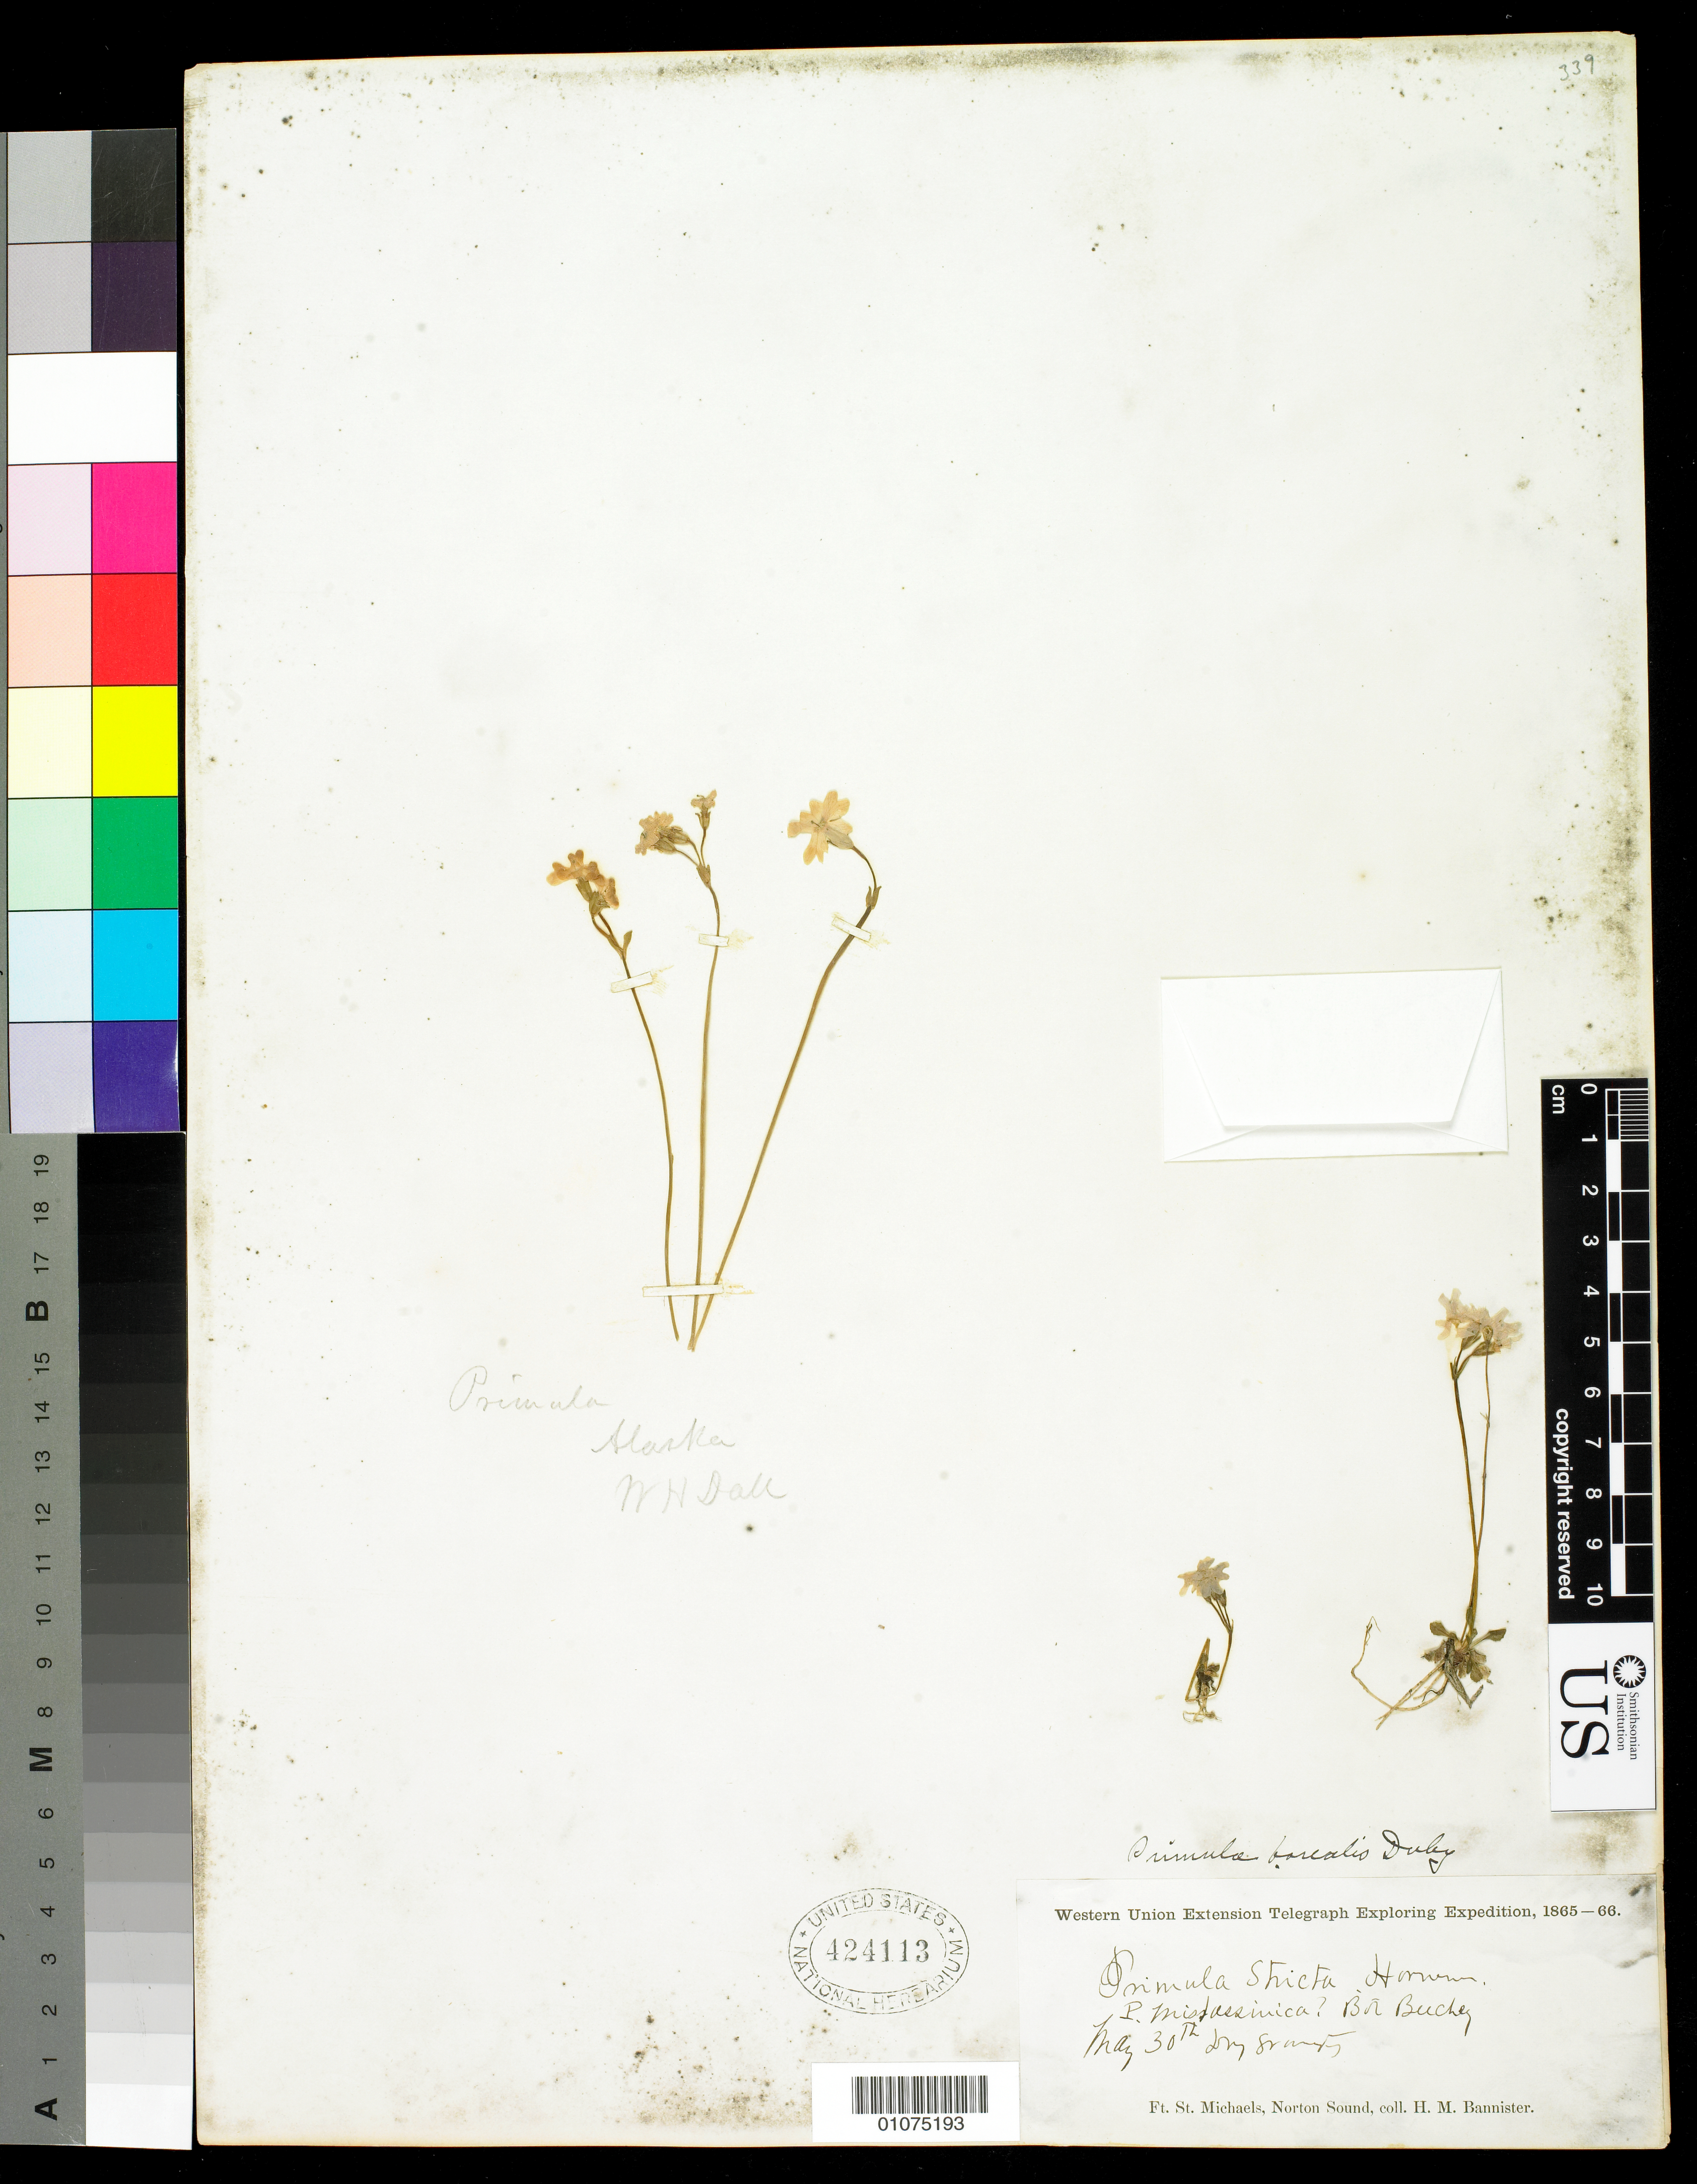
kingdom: Plantae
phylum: Tracheophyta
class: Magnoliopsida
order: Ericales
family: Primulaceae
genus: Primula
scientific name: Primula borealis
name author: Duby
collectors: H. Bannister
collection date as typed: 30 May 1865 or 30 May 1866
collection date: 1865-05-30 or 1866-05-30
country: United States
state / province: Alaska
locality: Ft. St. Michaels, Norton Sound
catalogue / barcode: US 424113